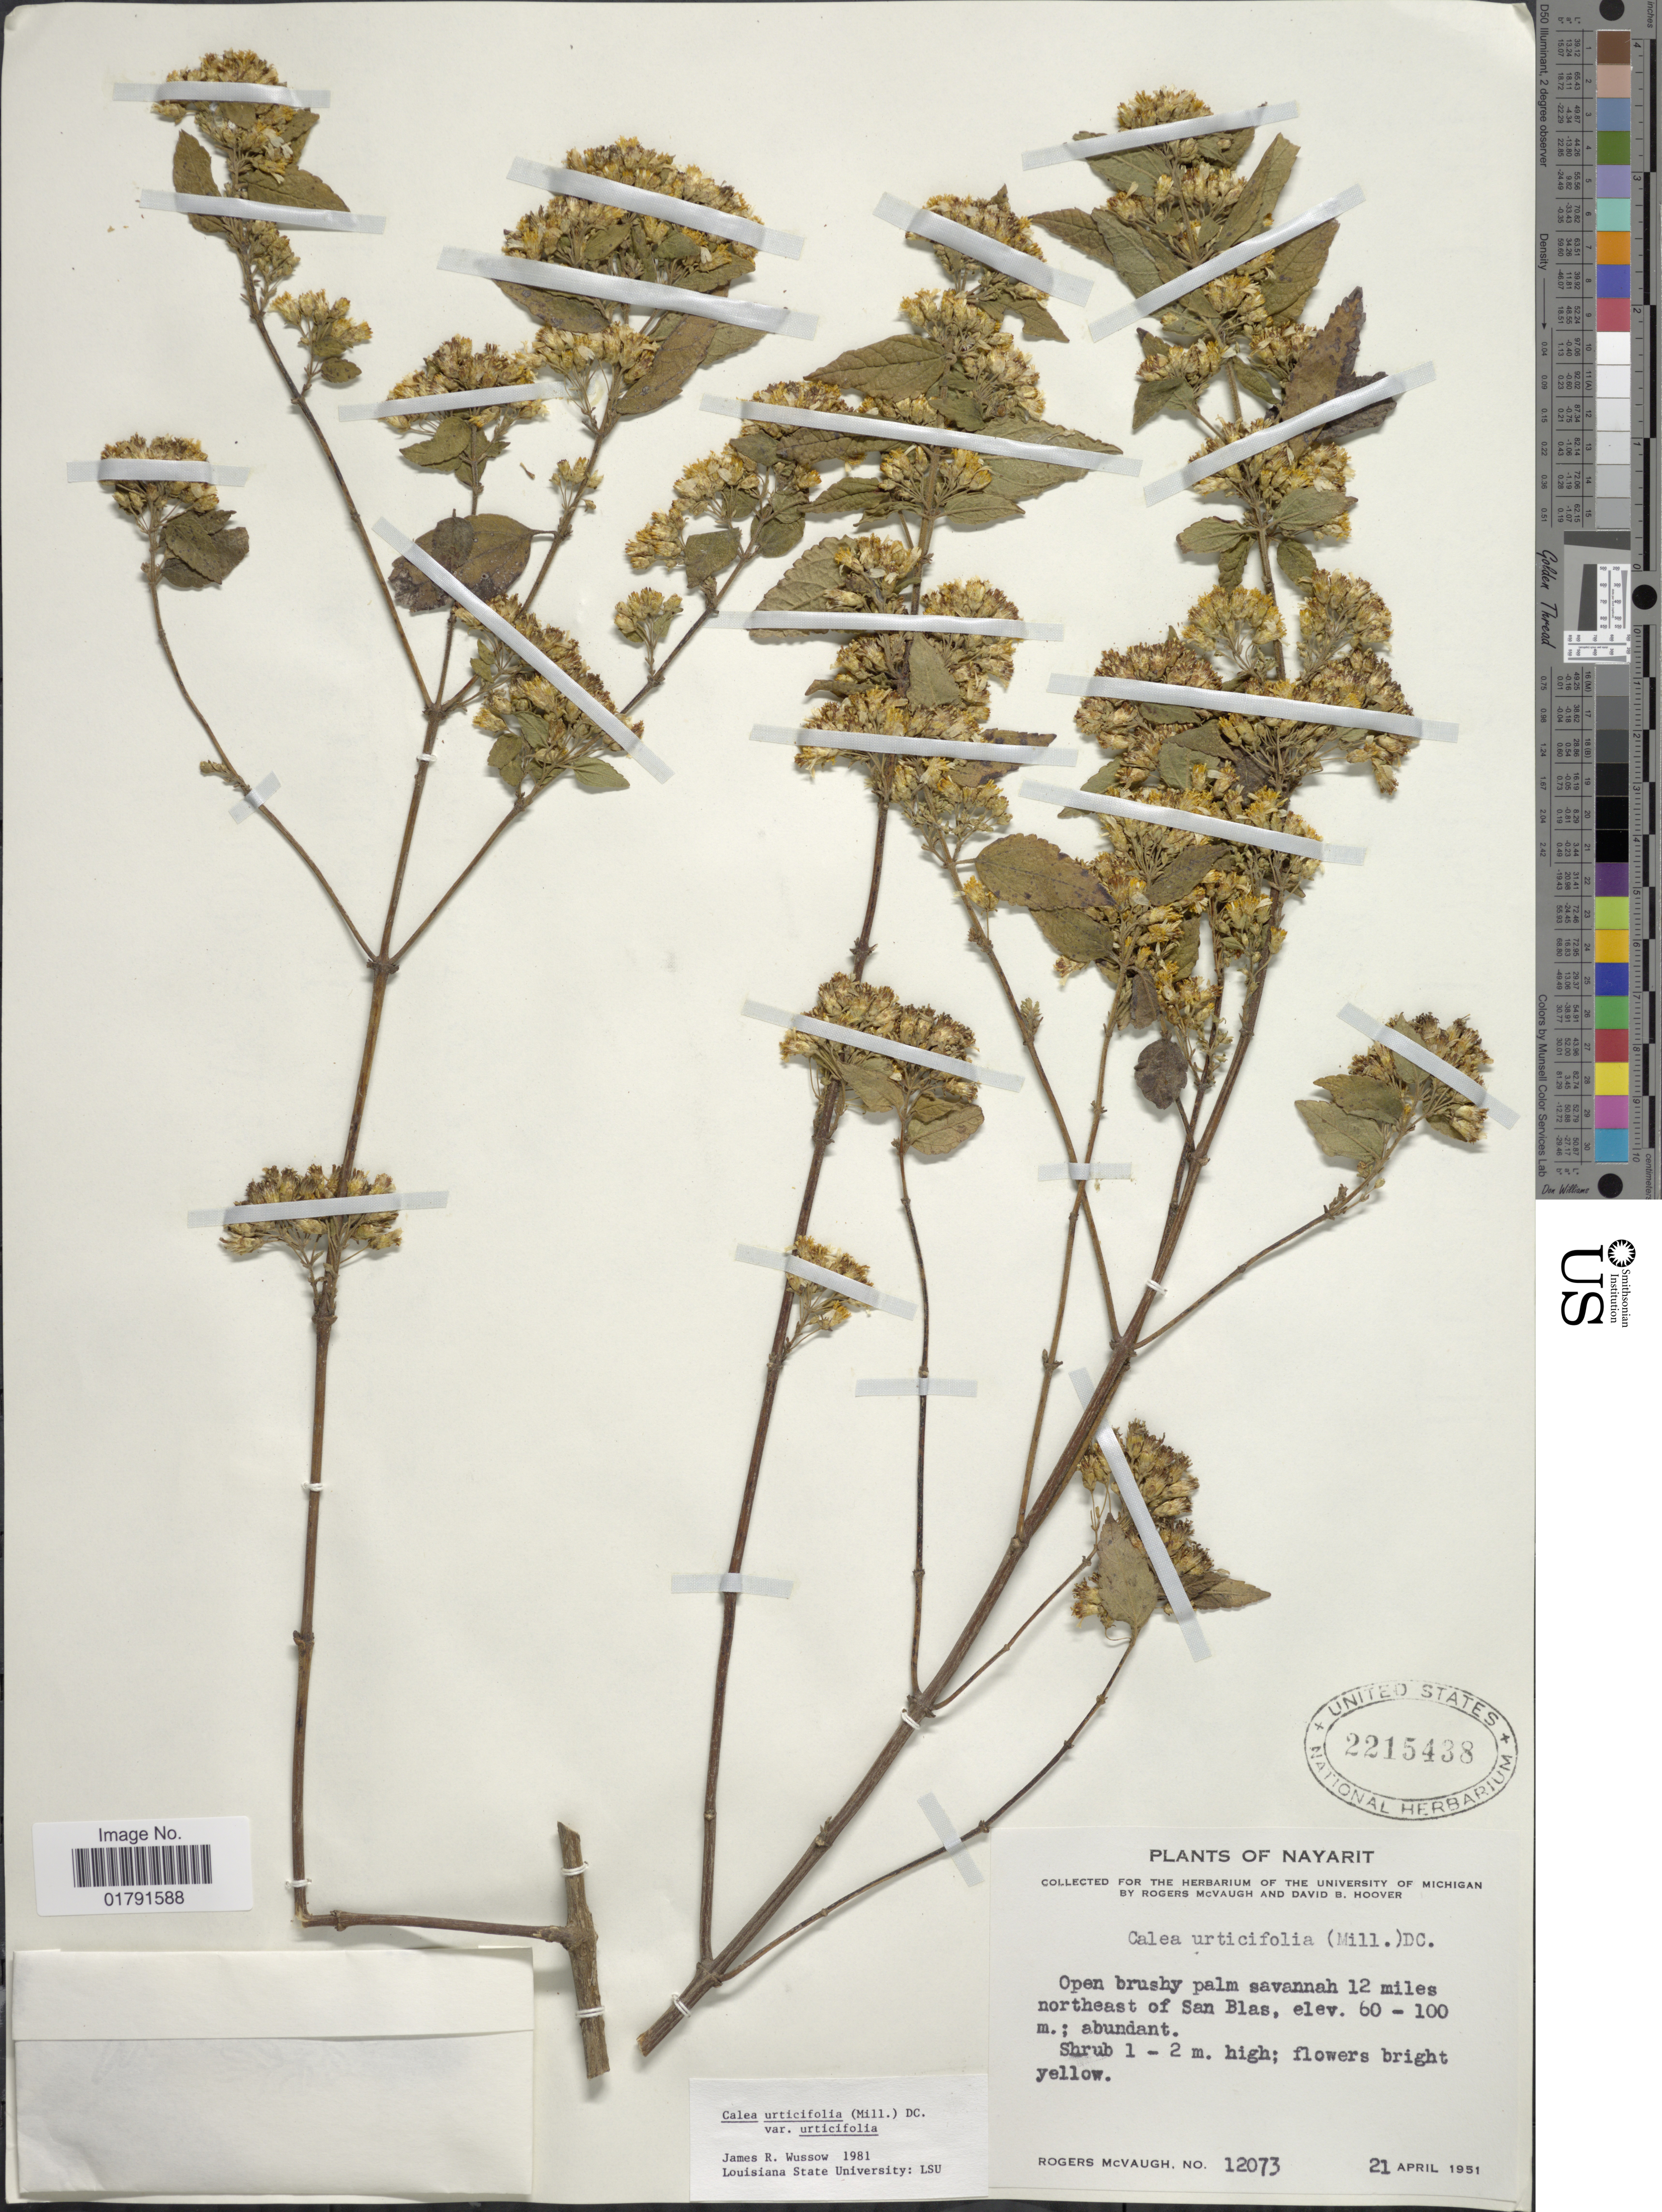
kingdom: Plantae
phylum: Tracheophyta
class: Magnoliopsida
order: Asterales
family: Asteraceae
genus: Calea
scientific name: Calea urticifolia var. urticifolia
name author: (Mill.) DC.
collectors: R. McVaugh & D. B. Hoover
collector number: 12073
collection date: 1951-04-21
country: Mexico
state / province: Nayarit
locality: Open brushy savannah 12 miles northeast of San Blas.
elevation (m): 60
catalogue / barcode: US 2215438